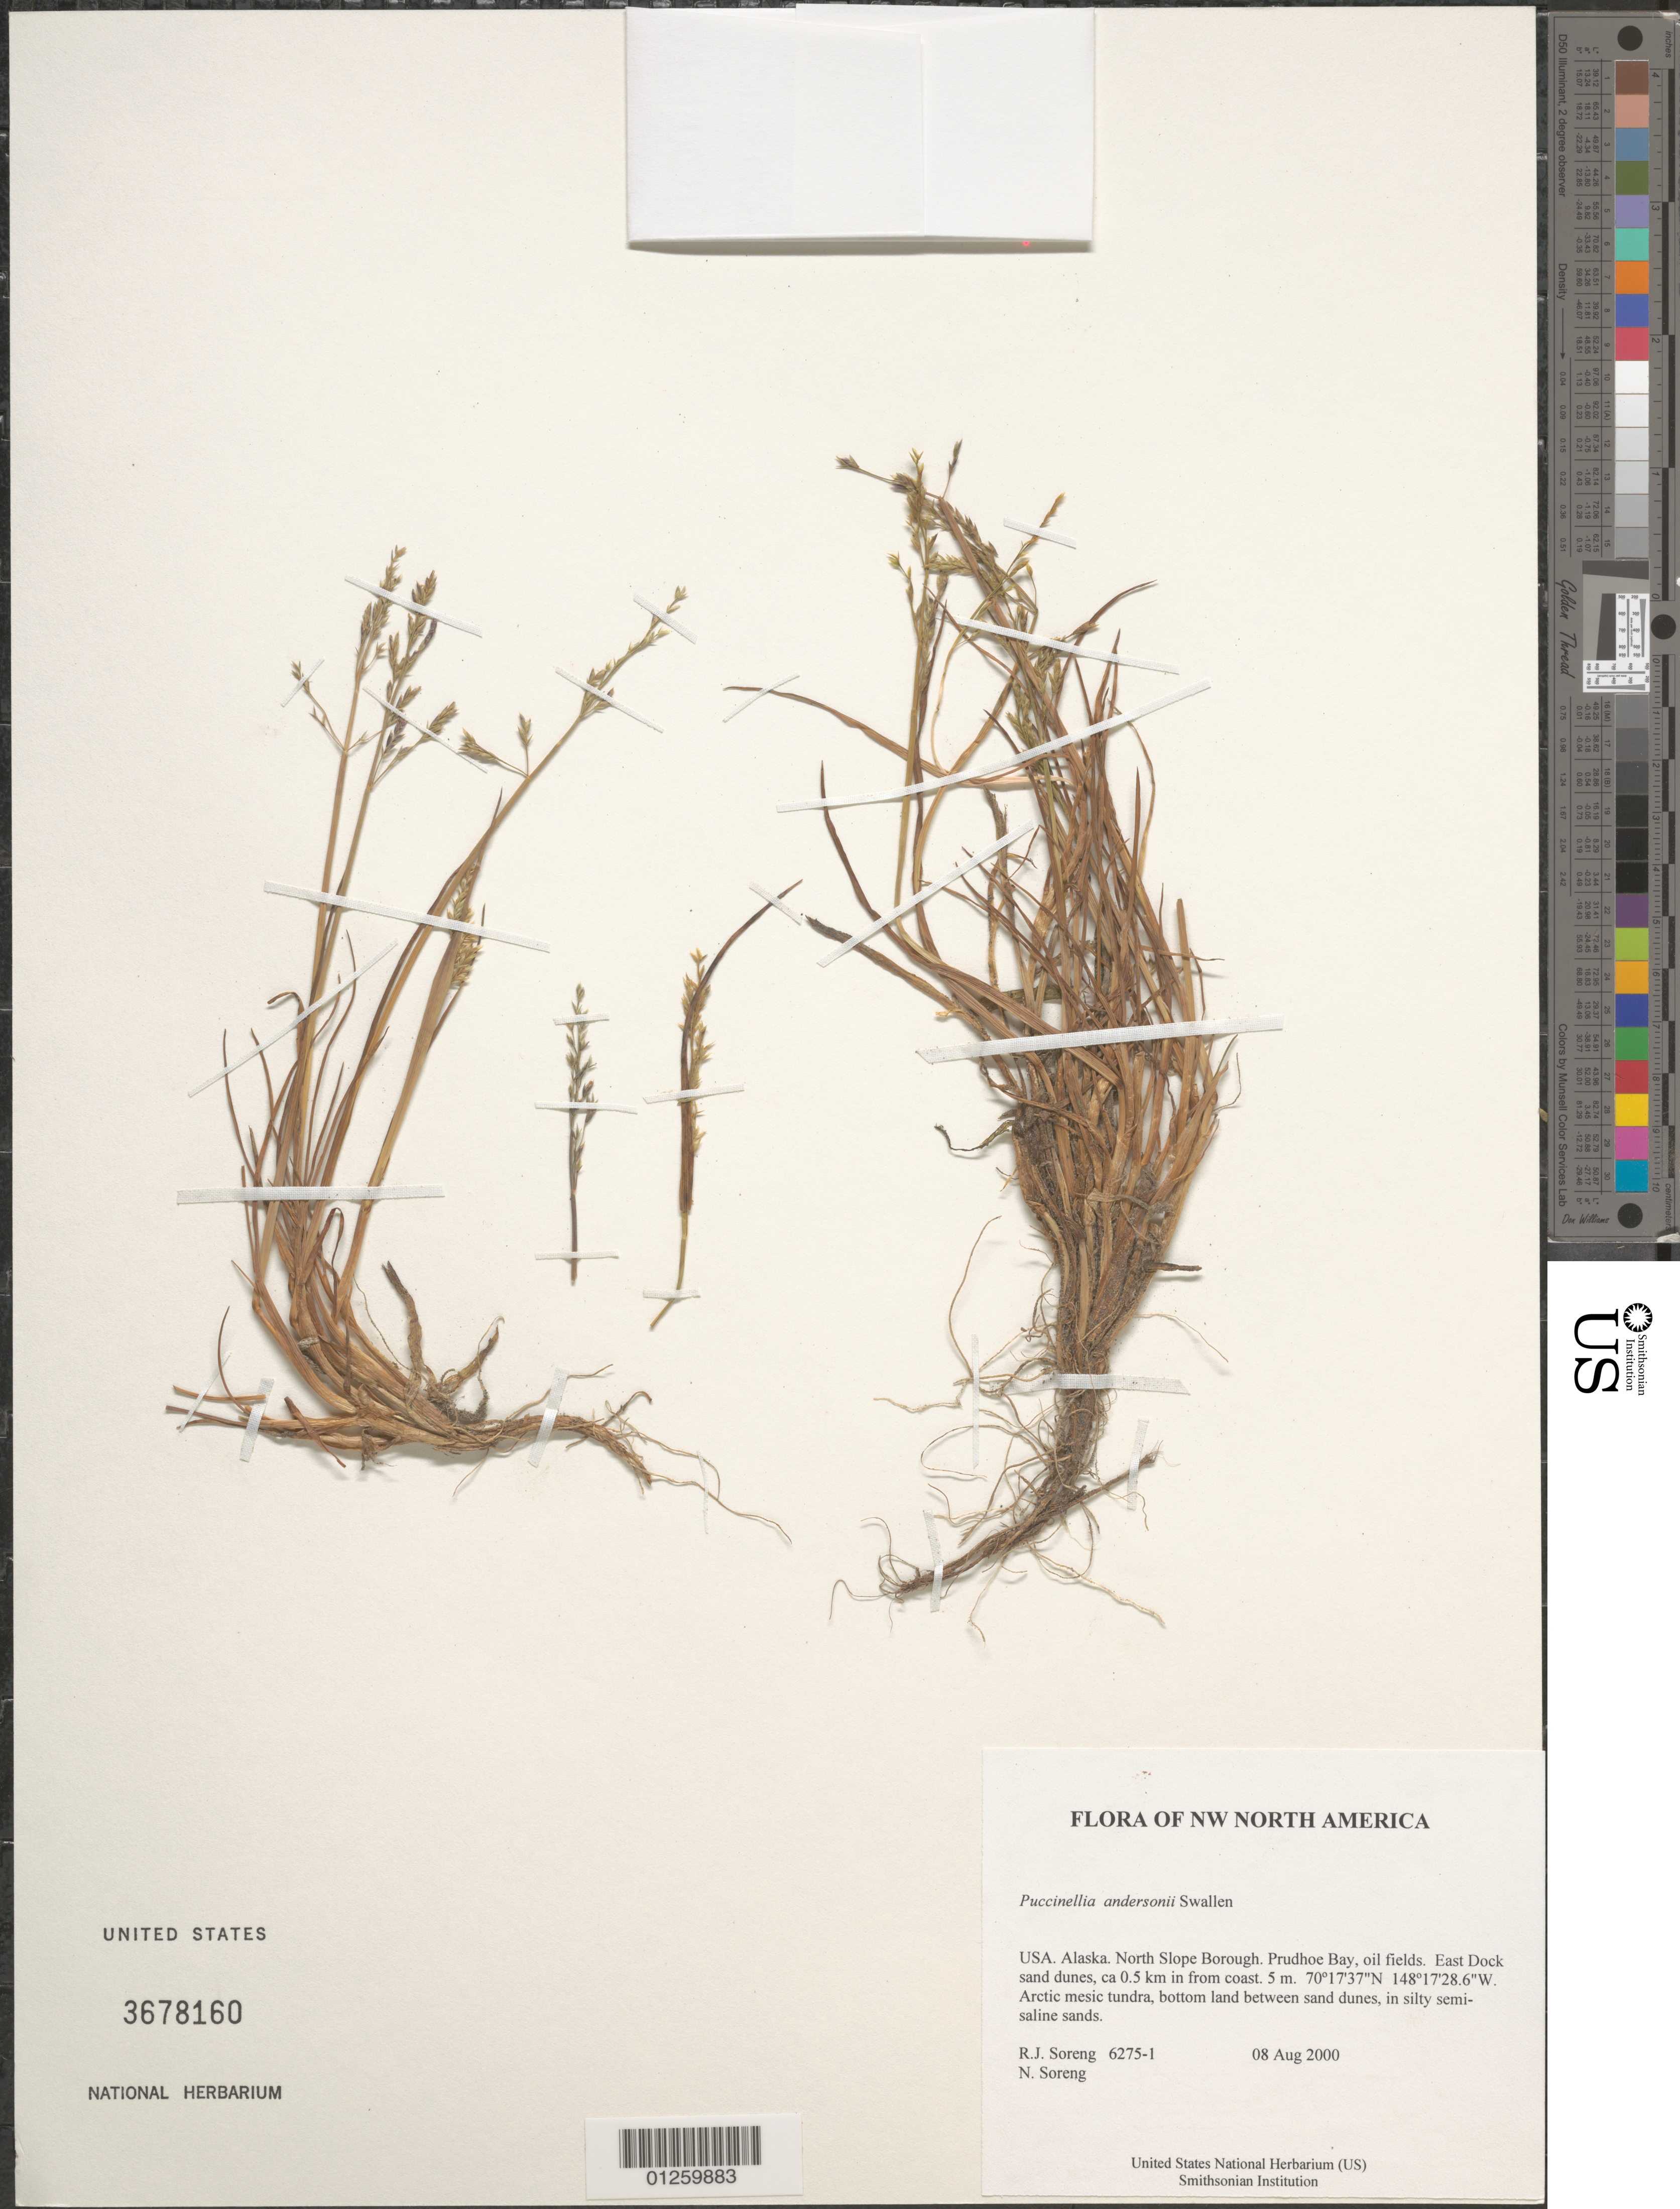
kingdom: Plantae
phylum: Tracheophyta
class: Liliopsida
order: Poales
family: Poaceae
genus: Puccinellia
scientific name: Puccinellia andersonii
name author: Swallen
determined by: Soreng, Robert J., Research Associate (BOT), Smithsonian Institution - National Museum of Natural History (UNITED STATES)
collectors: R. J. Soreng & N. L. Soreng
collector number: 6275-1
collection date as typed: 08 Aug 2000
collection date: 2000-08-08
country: United States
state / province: Alaska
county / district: North Slope Borough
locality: Prudhoe Bay, oil fields. East Dock sand dunes, ca 0.5 km in from coast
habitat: Arctic mesic tundra, bottom land between sand dunes, in silty semi-saline sands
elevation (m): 5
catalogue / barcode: US 3678160